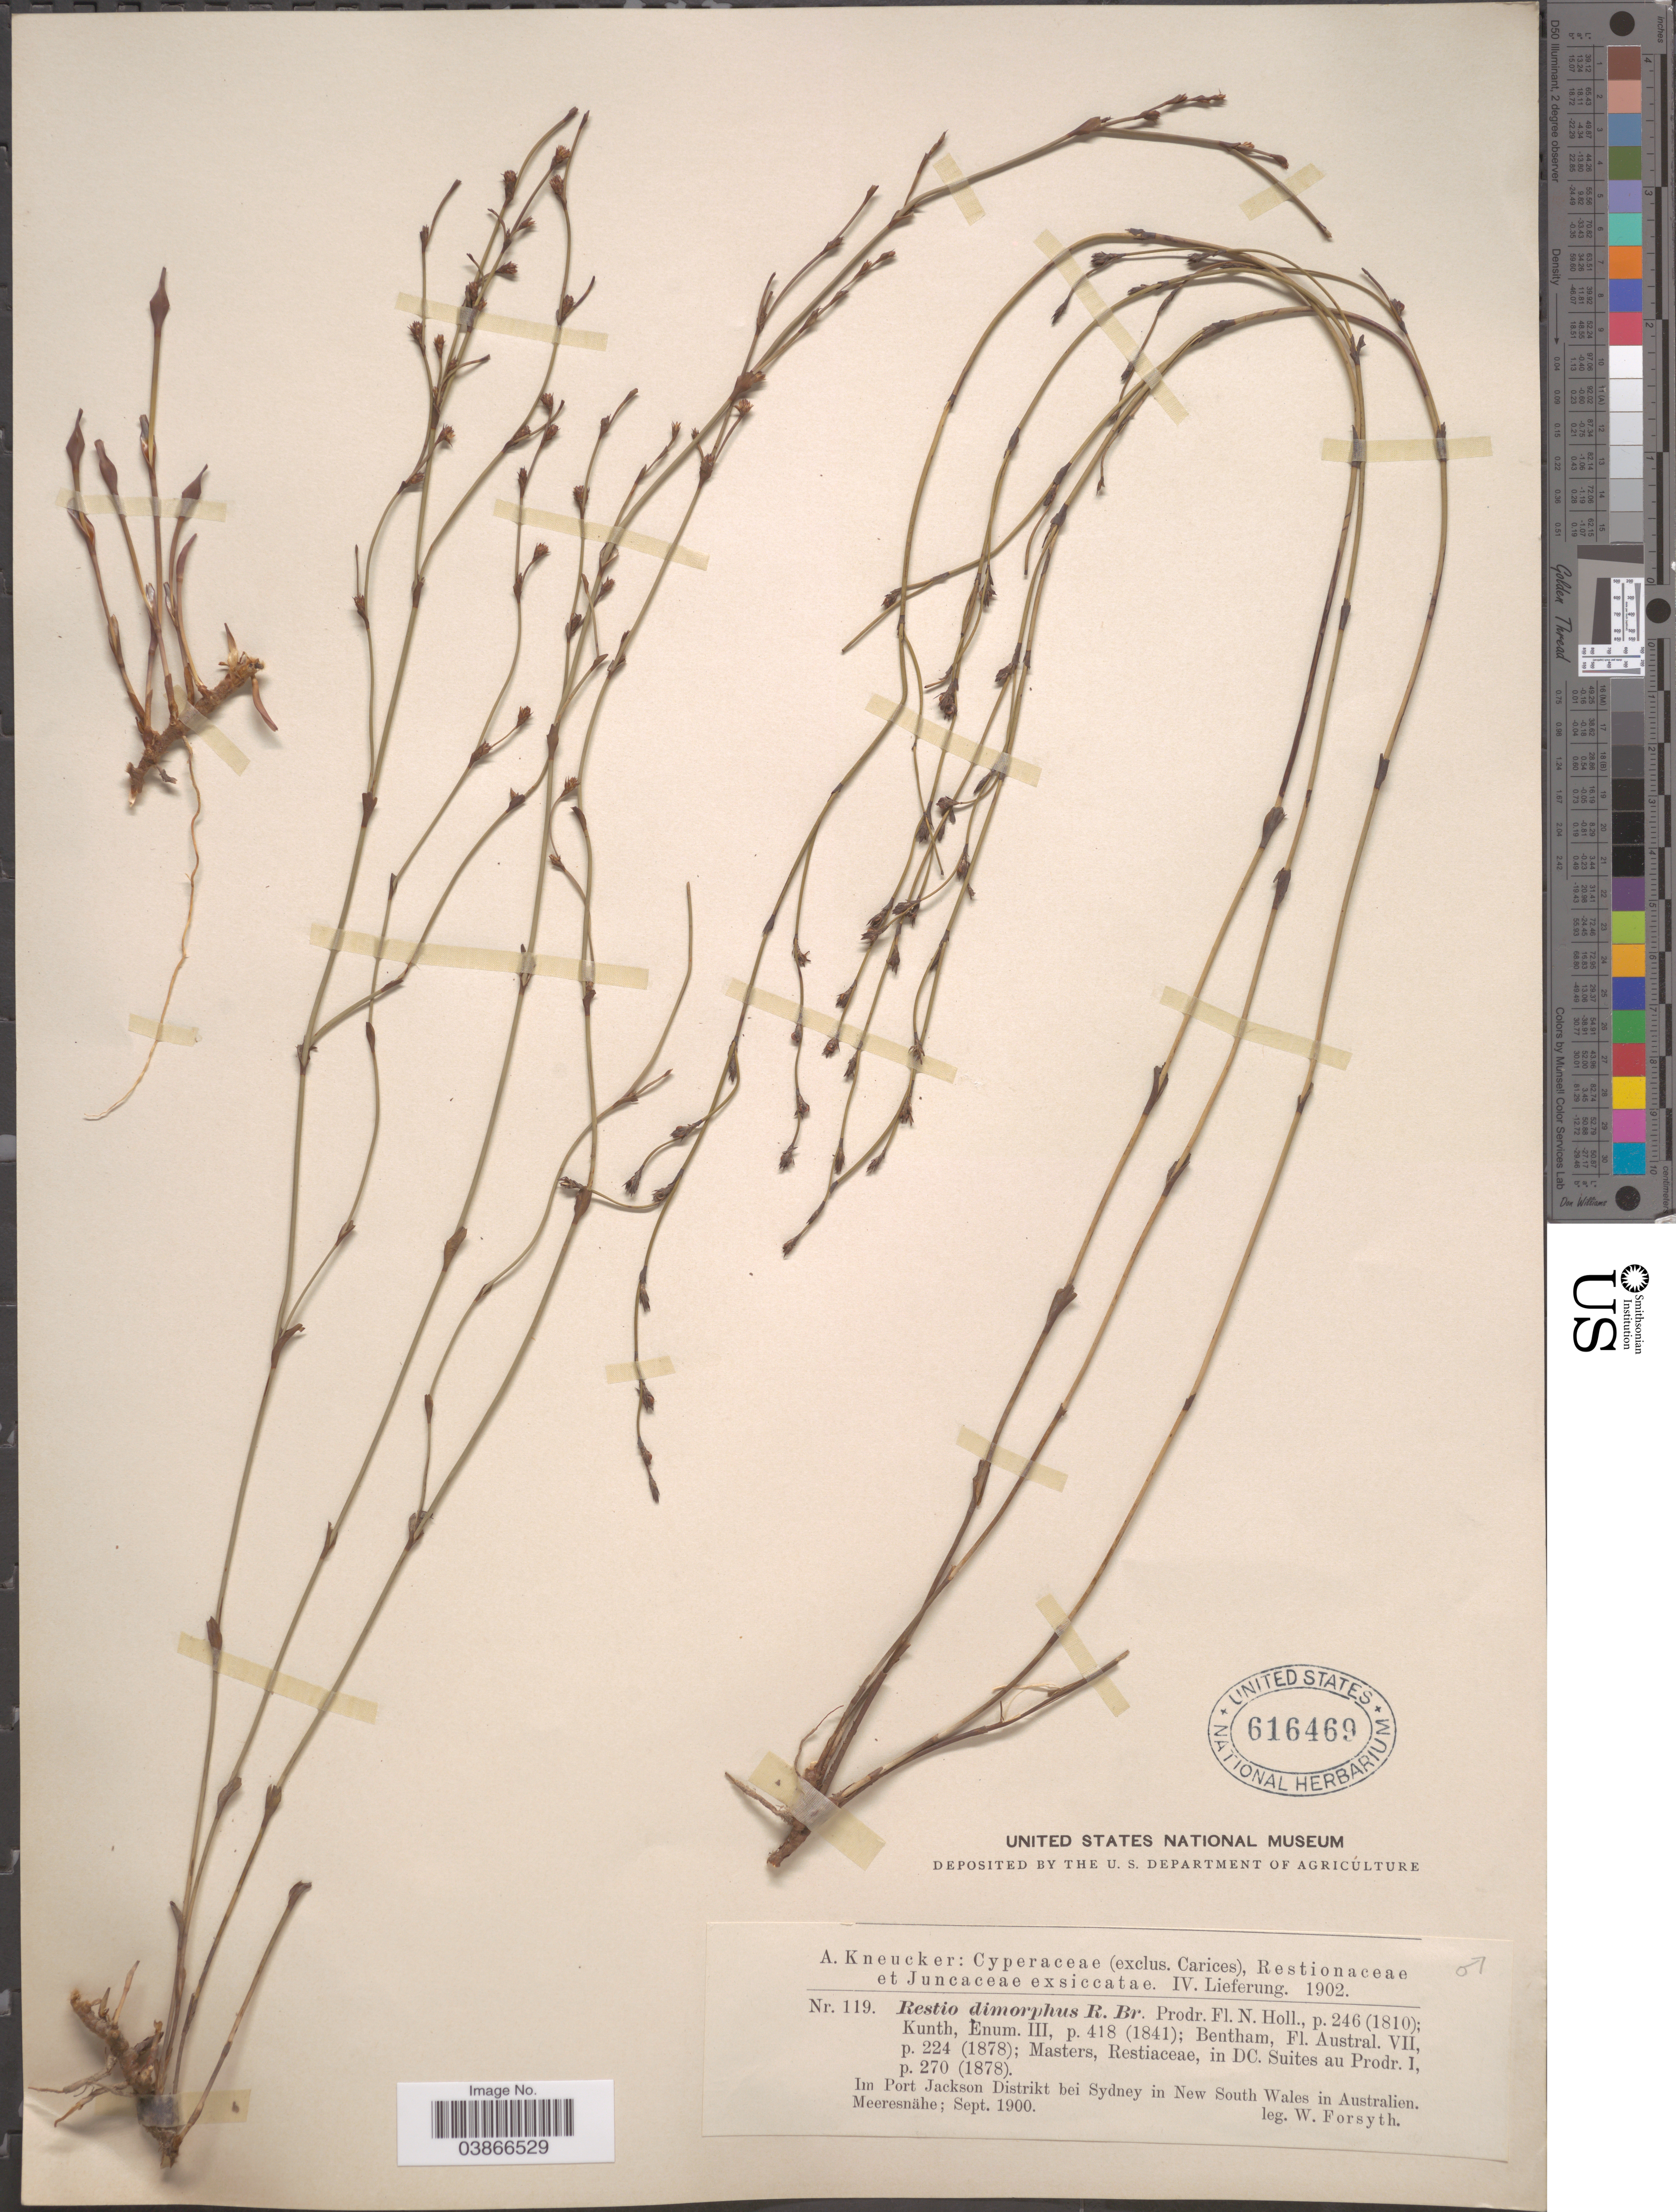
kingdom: Plantae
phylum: Tracheophyta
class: Liliopsida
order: Poales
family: Restionaceae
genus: Chordifex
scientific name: Chordifex dimorphus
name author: (R. Br.) B.G. Briggs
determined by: Strong, Mark T., (BOT), Smithsonian Institution - National Museum of Natural History (UNITED STATES)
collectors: W. Forsyth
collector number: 119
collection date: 1900-09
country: Australia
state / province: New South Wales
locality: Im Port Jackson Distrikt bei Sydney in New South Wales in Australien.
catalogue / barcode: US 616469